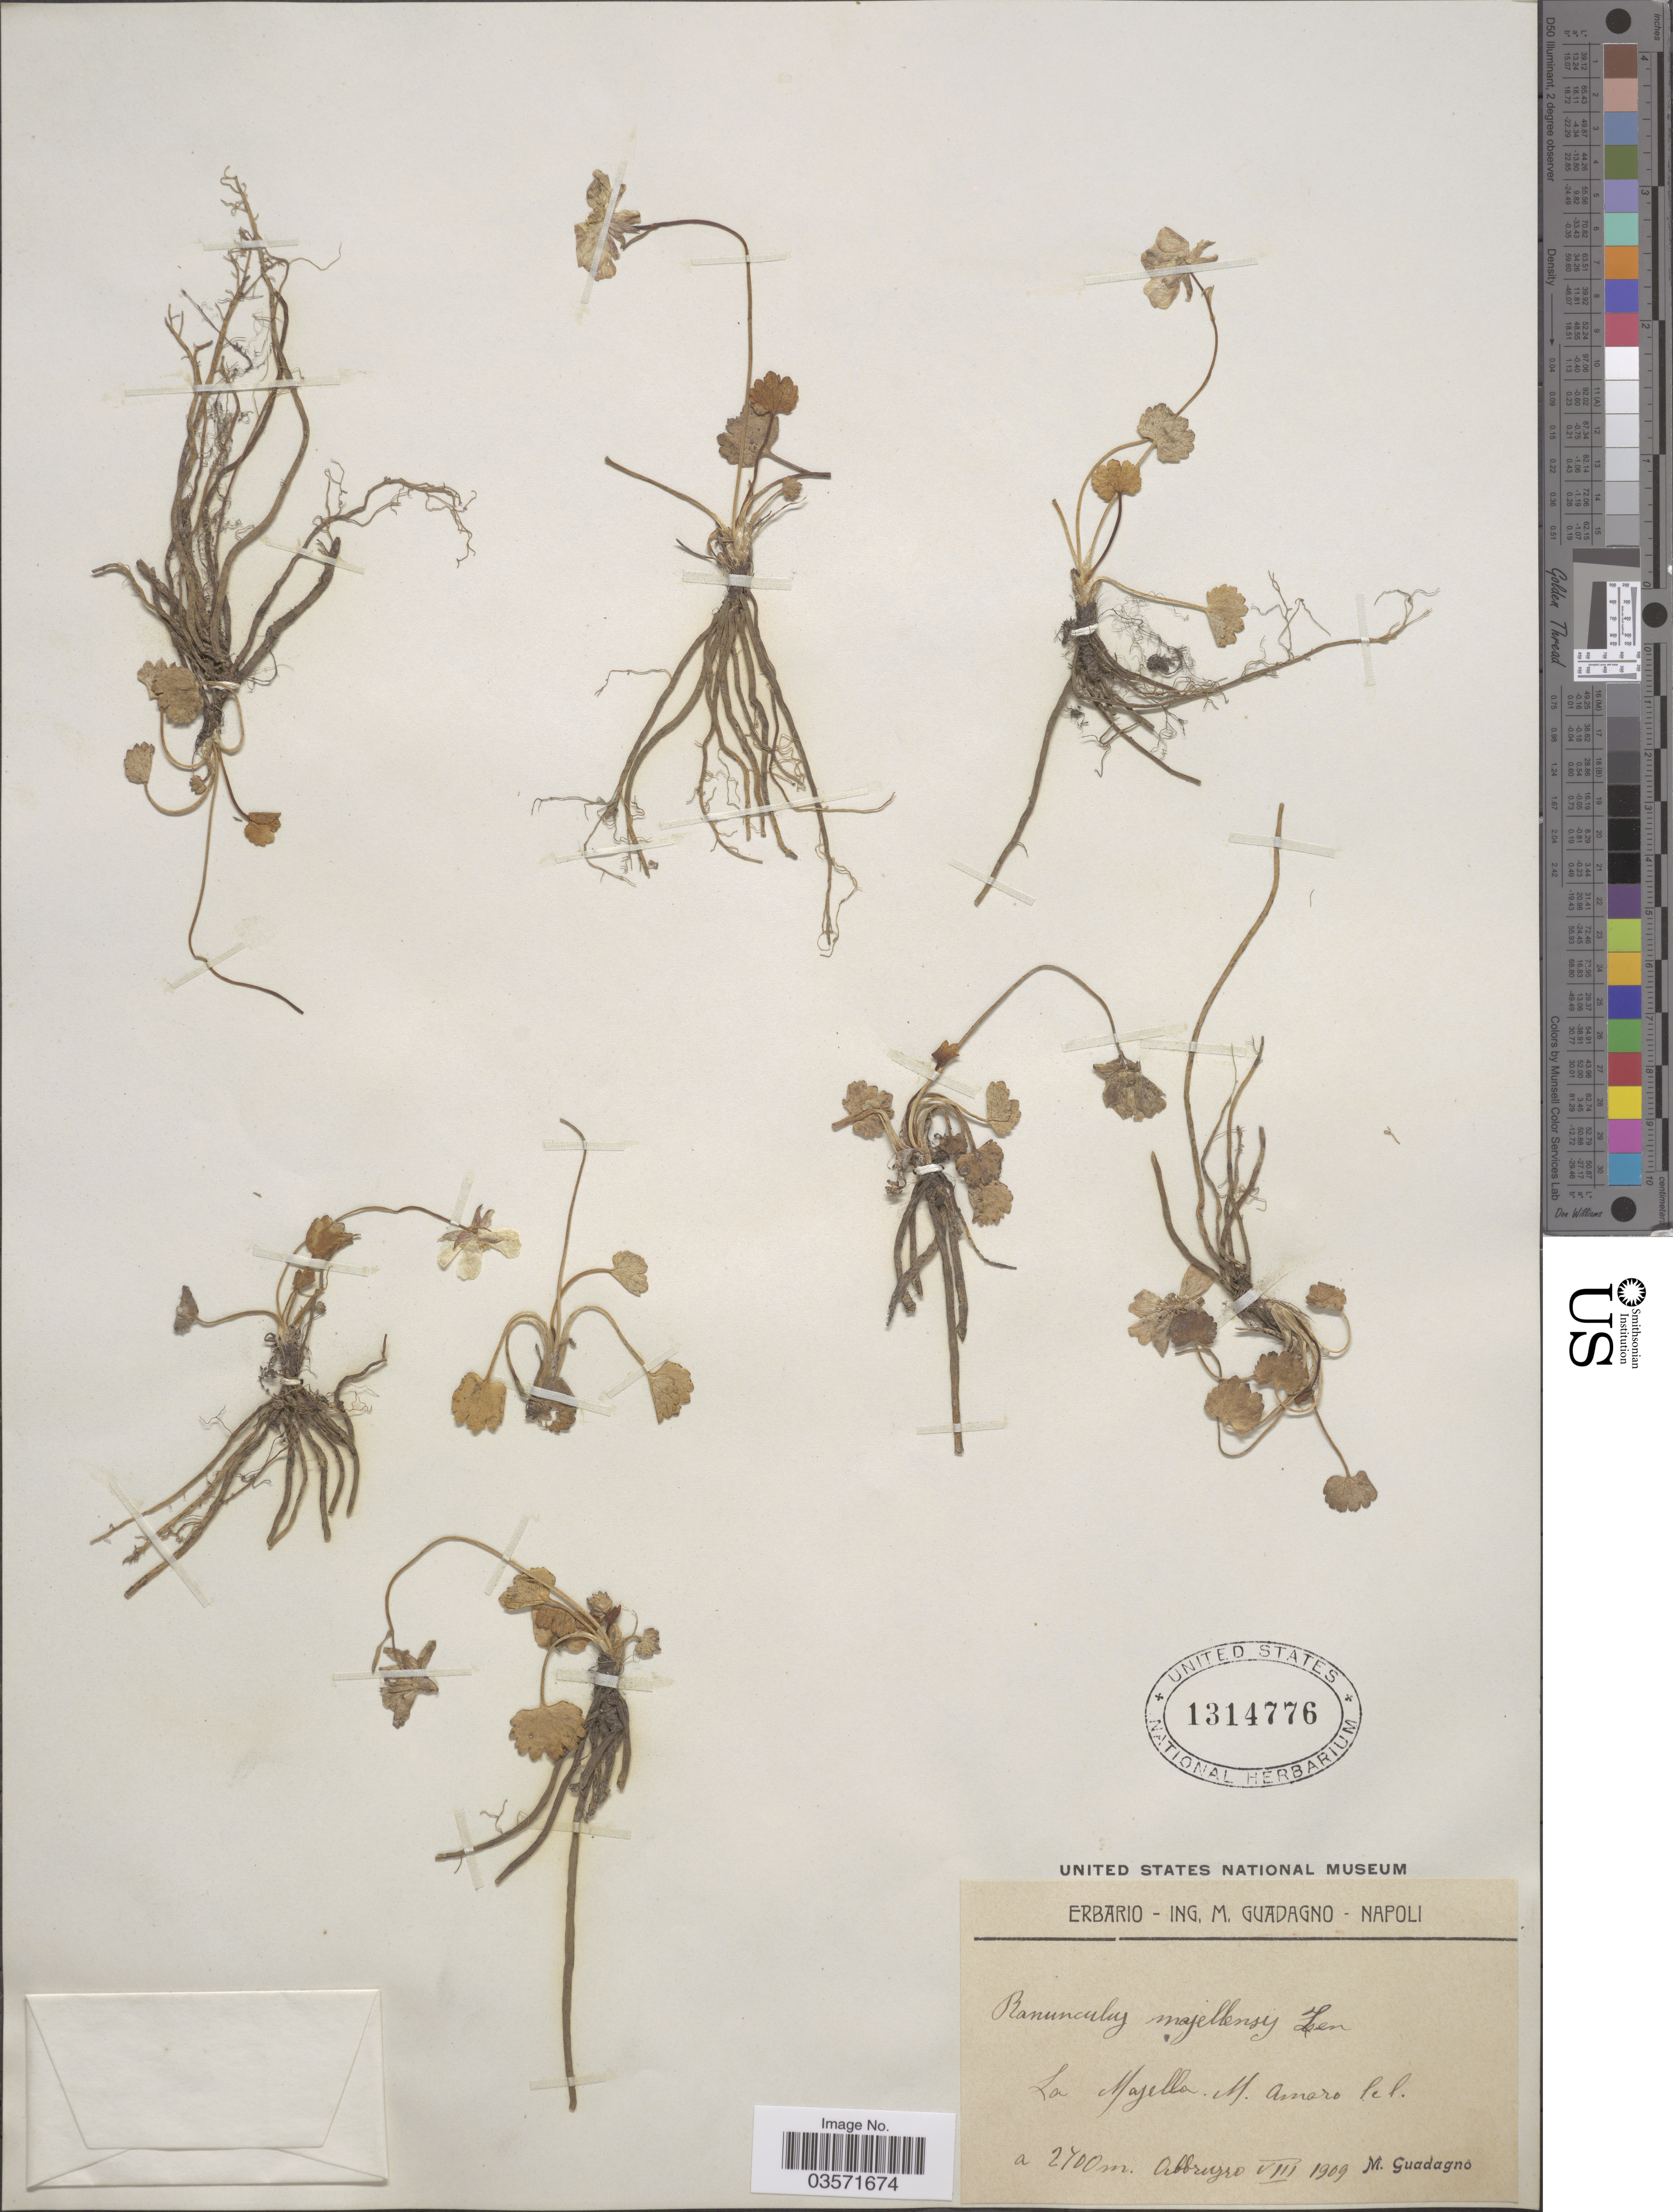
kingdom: Plantae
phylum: Tracheophyta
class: Magnoliopsida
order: Ranunculales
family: Ranunculaceae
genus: Ranunculus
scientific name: Ranunculus magellensis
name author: Ten.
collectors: M. Guadagno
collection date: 1909-08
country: Italy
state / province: Abruzzo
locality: La Majella, M. Amaro, Abruzzo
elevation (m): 2700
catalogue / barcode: US 1314776